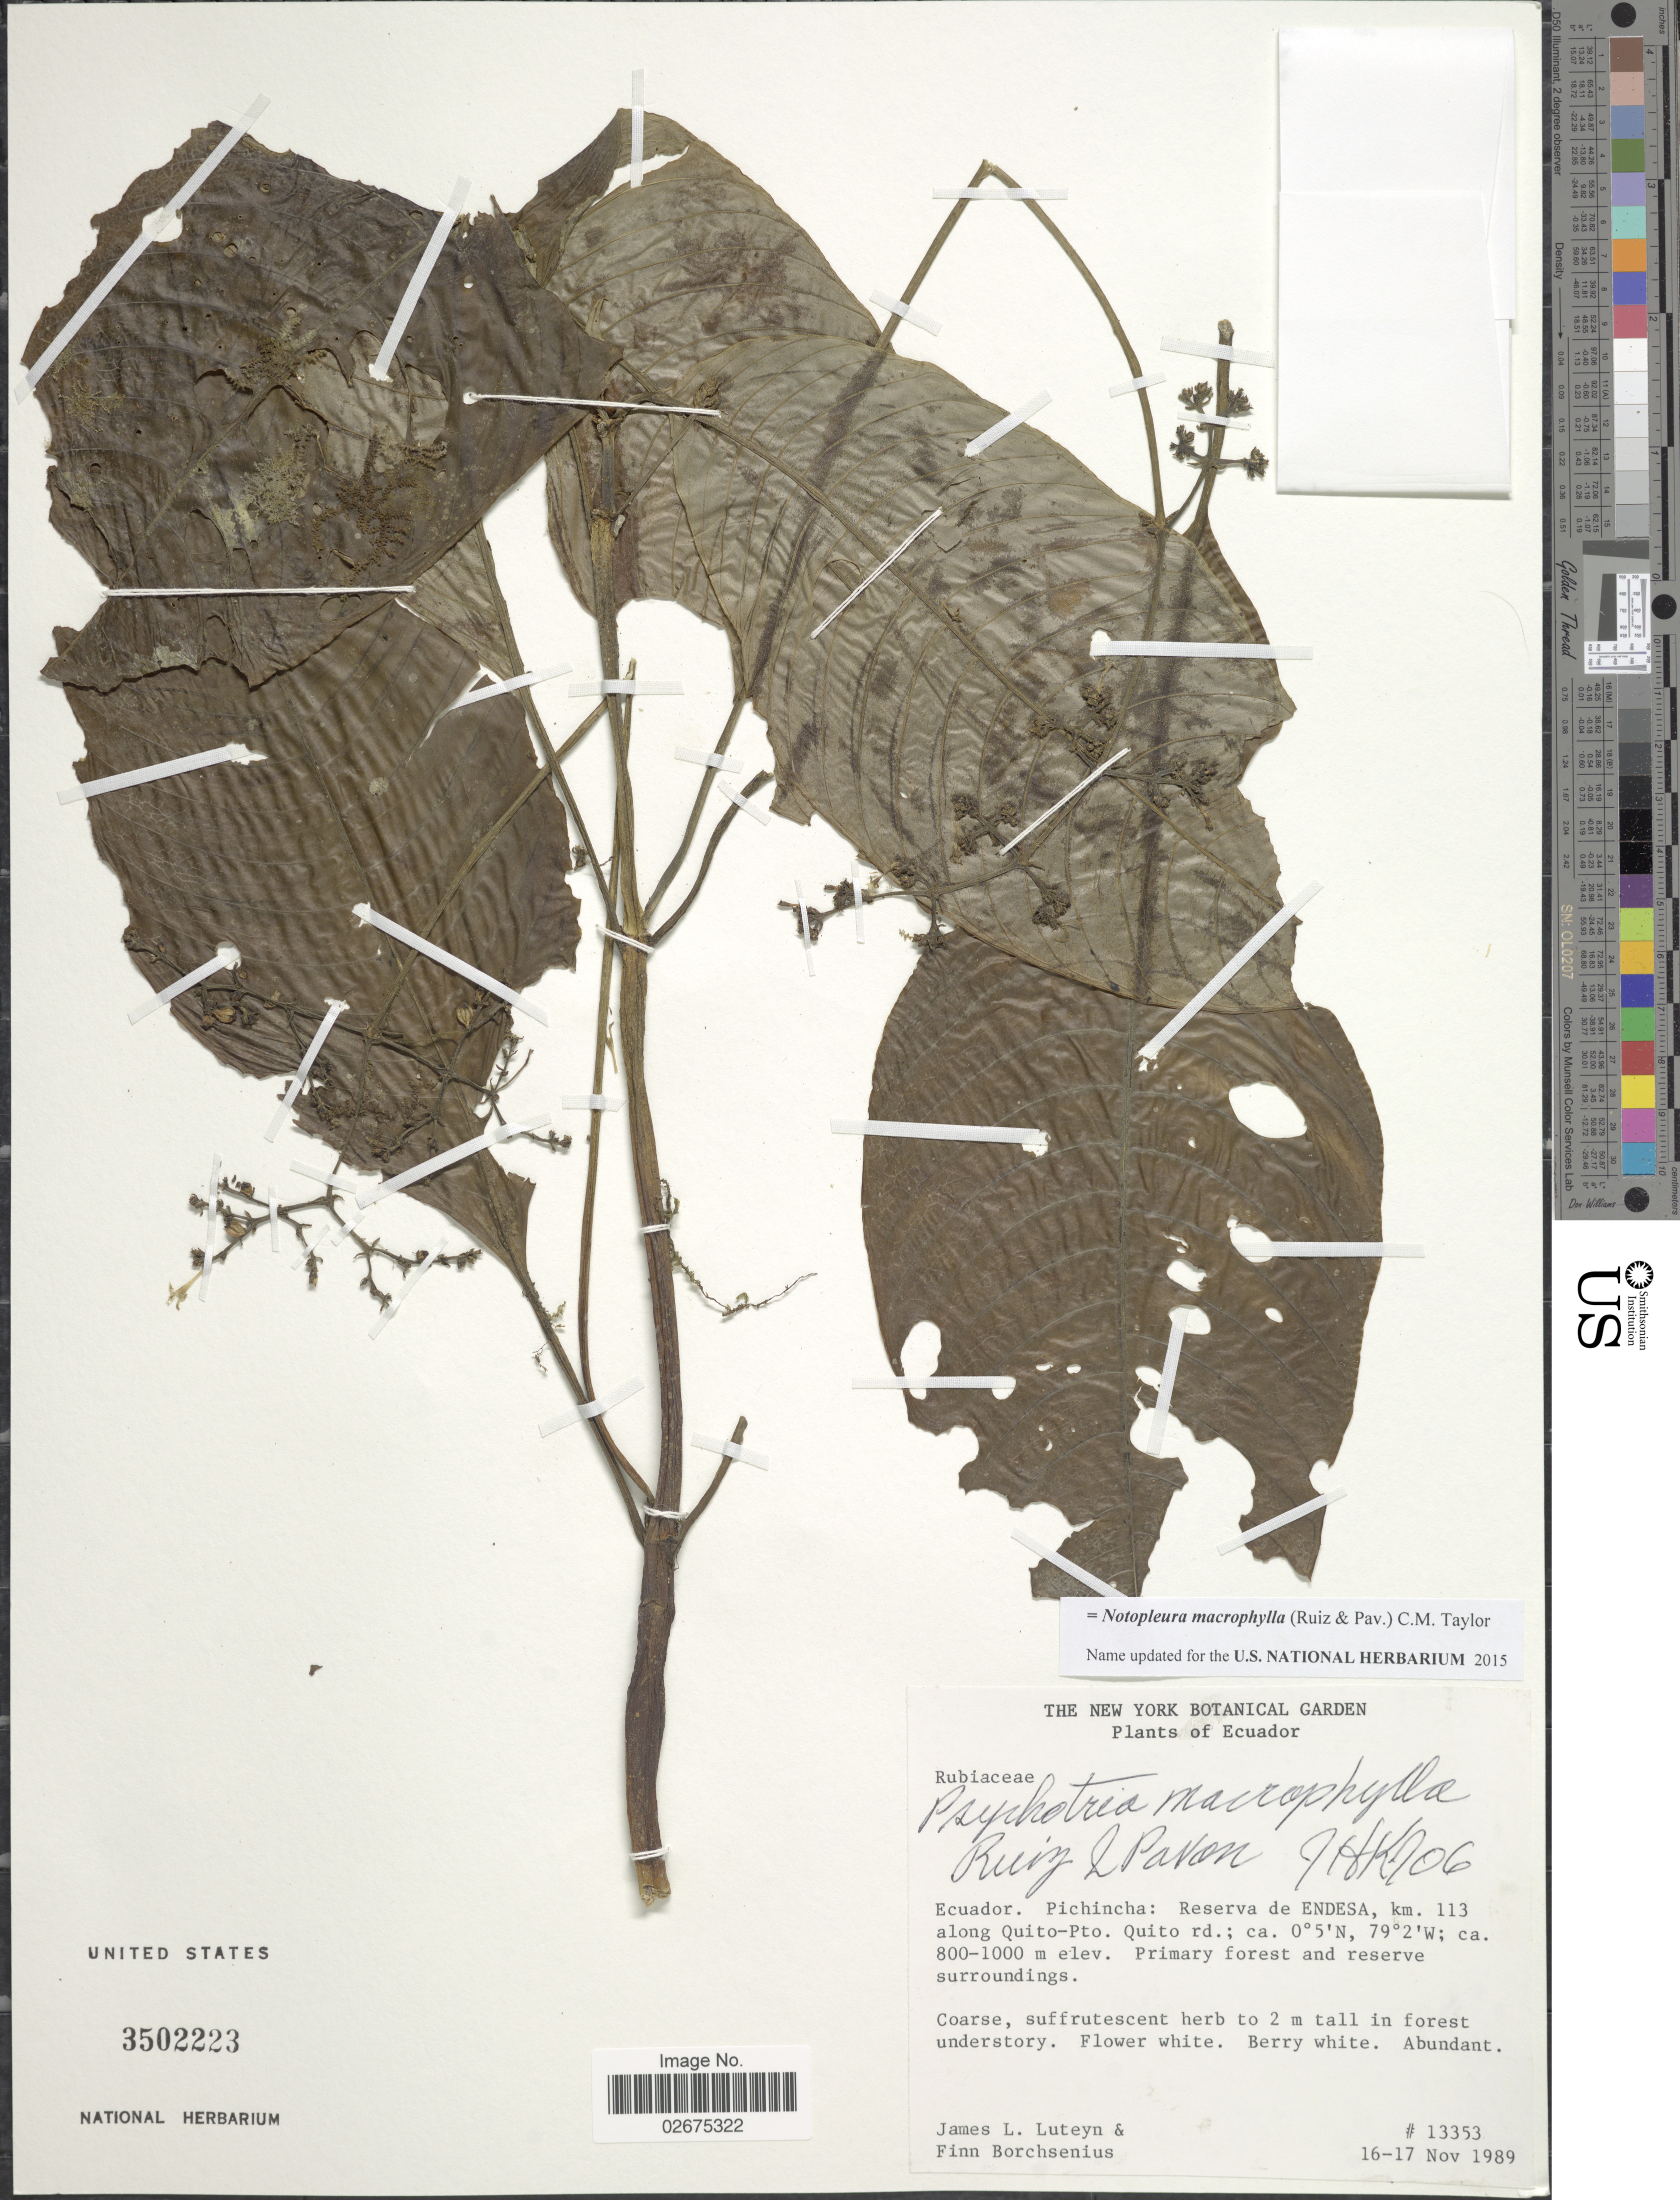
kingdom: Plantae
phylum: Tracheophyta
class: Magnoliopsida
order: Gentianales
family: Rubiaceae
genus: Notopleura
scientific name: Notopleura macrophylla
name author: (Ruiz & Pav.) C.M. Taylor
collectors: J. L. Luteyn & F. Borchsenius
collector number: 13353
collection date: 1989-11-16/1989-11-17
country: Ecuador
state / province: Pichincha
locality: Reserva de Endesa, km 113 along Quito-Pto. Quito rd. Primary forest and reserve surroundings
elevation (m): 800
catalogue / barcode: US 3502223